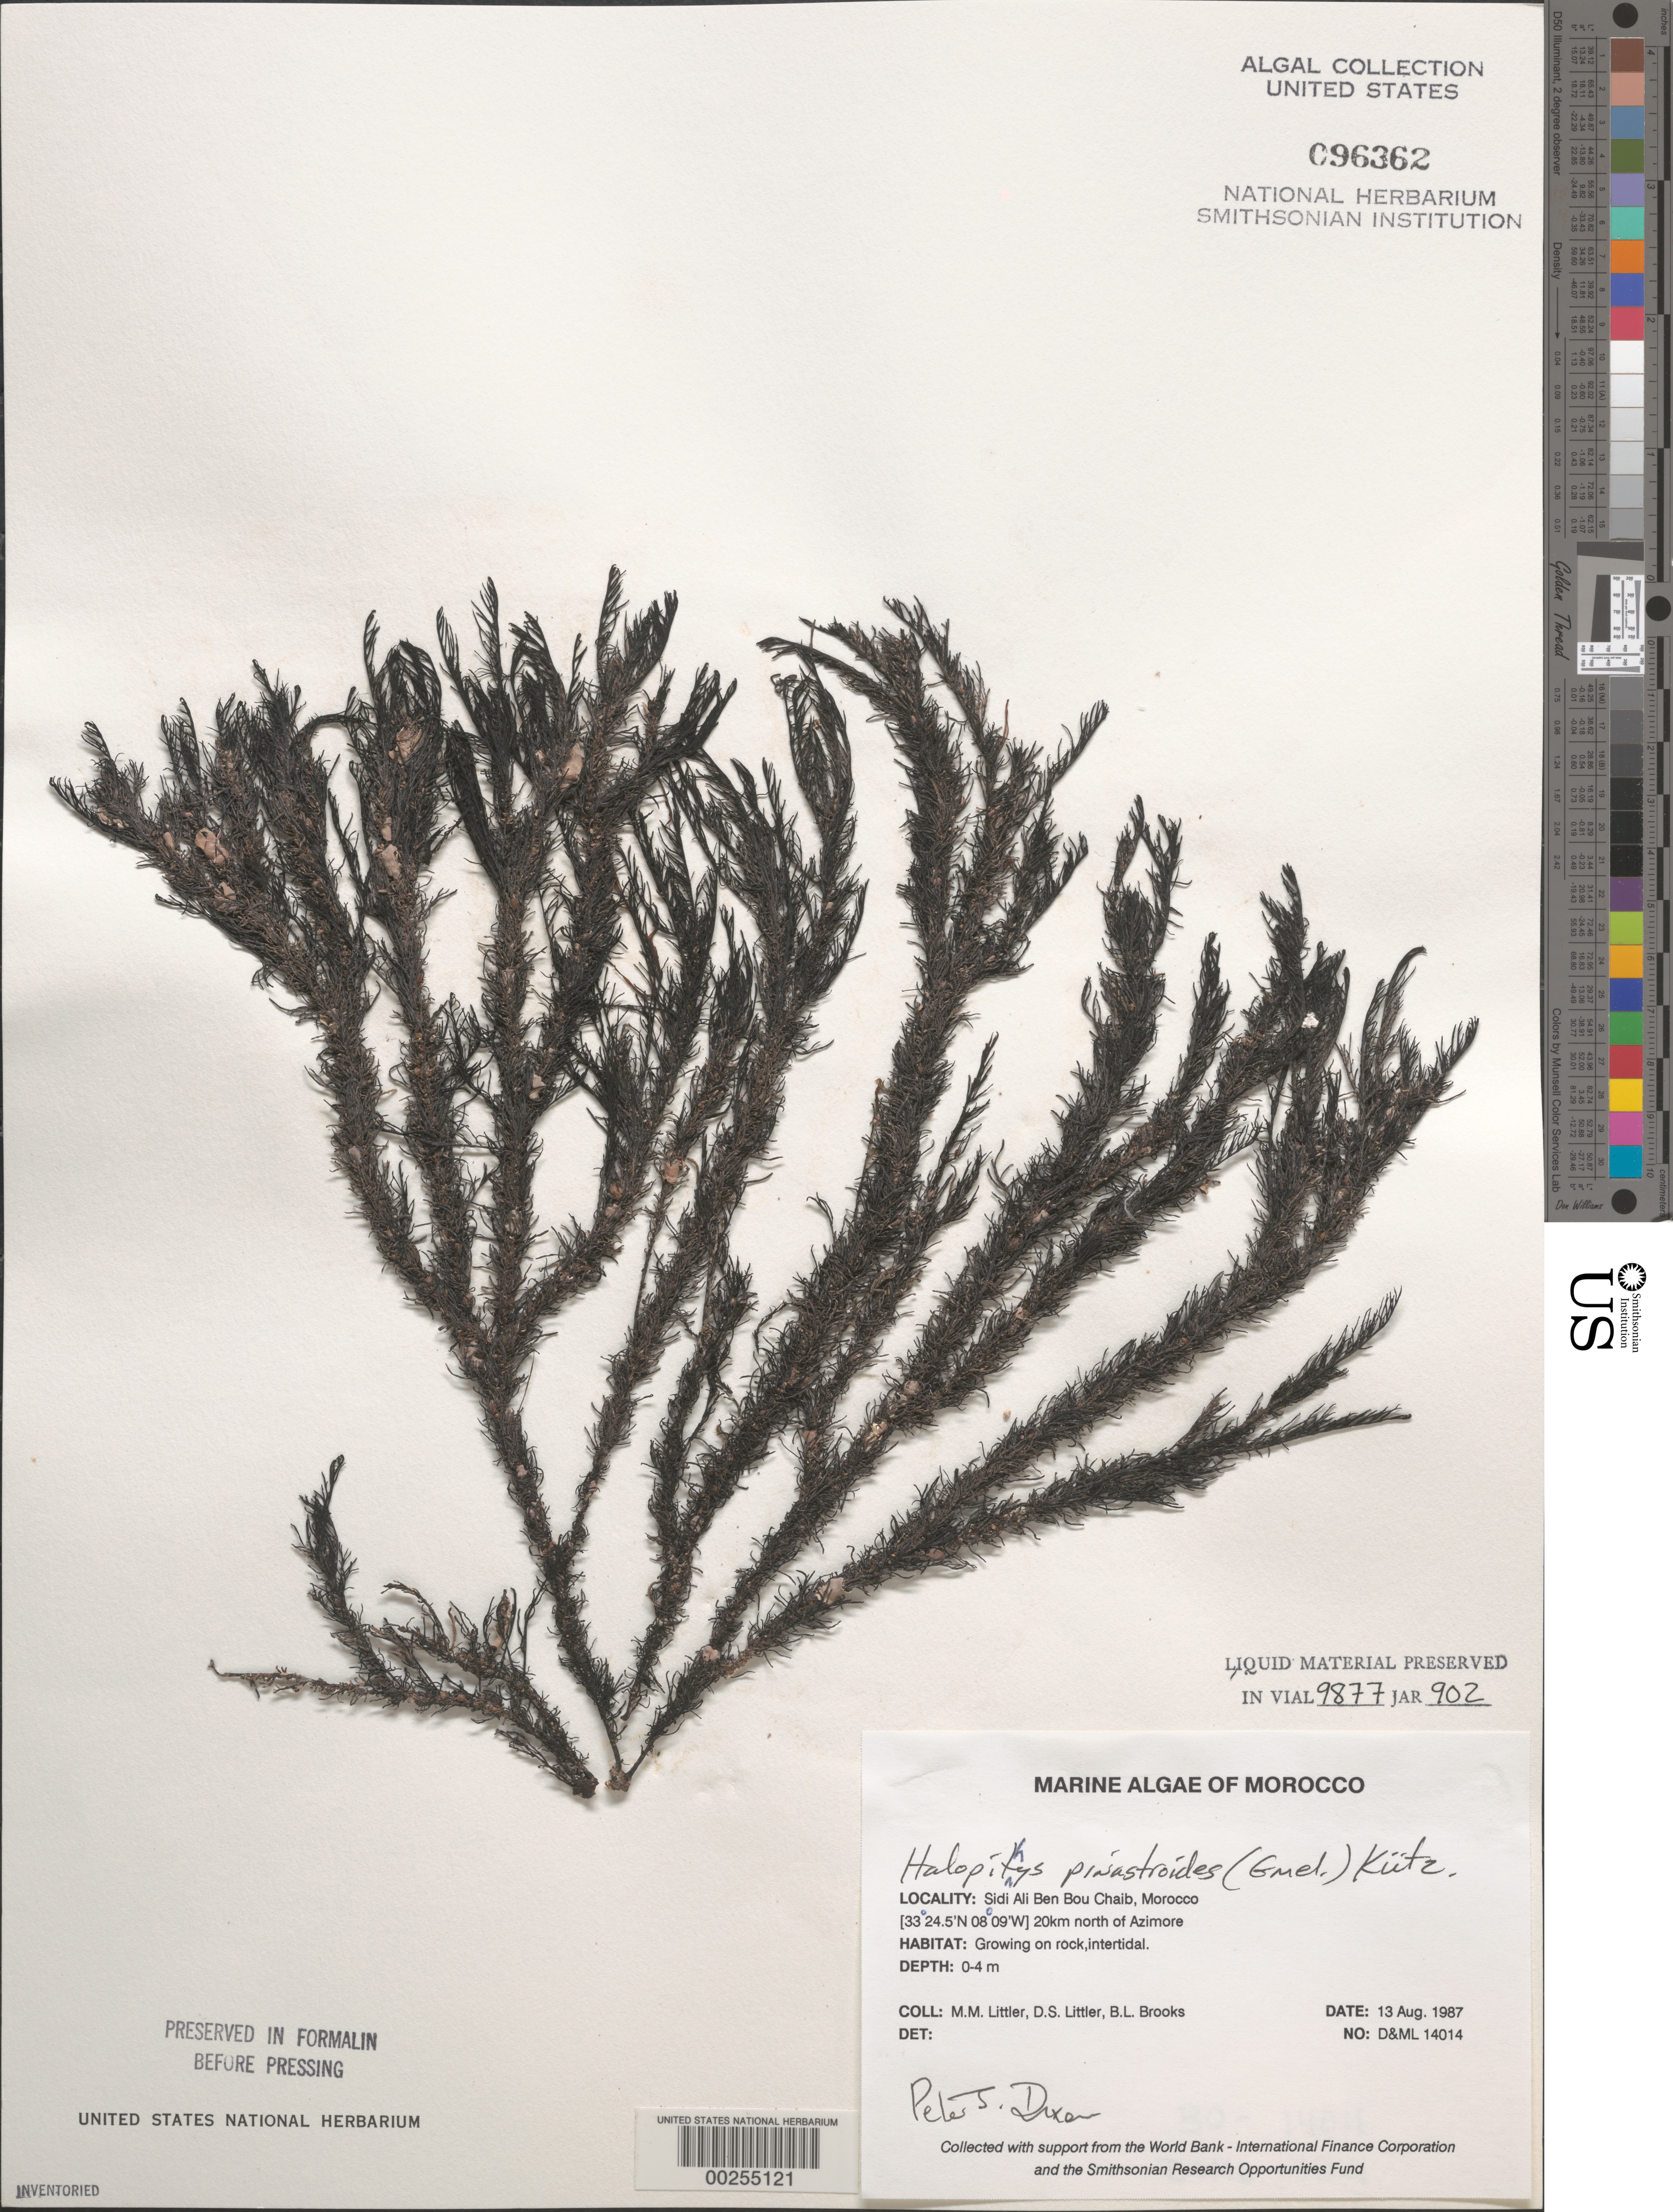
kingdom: Plantae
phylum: Rhodophyta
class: Florideophyceae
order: Ceramiales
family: Rhodomelaceae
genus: Halopithys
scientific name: Halopithys incurvus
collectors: M. M. Littler, D. S. Littler & B. Brooks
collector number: D&ML 14014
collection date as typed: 13 Aug 1987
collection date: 1987-08-13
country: Morocco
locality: Sidi Ali Ben Bou Chaib, 20 km north of Azimore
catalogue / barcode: US 96362